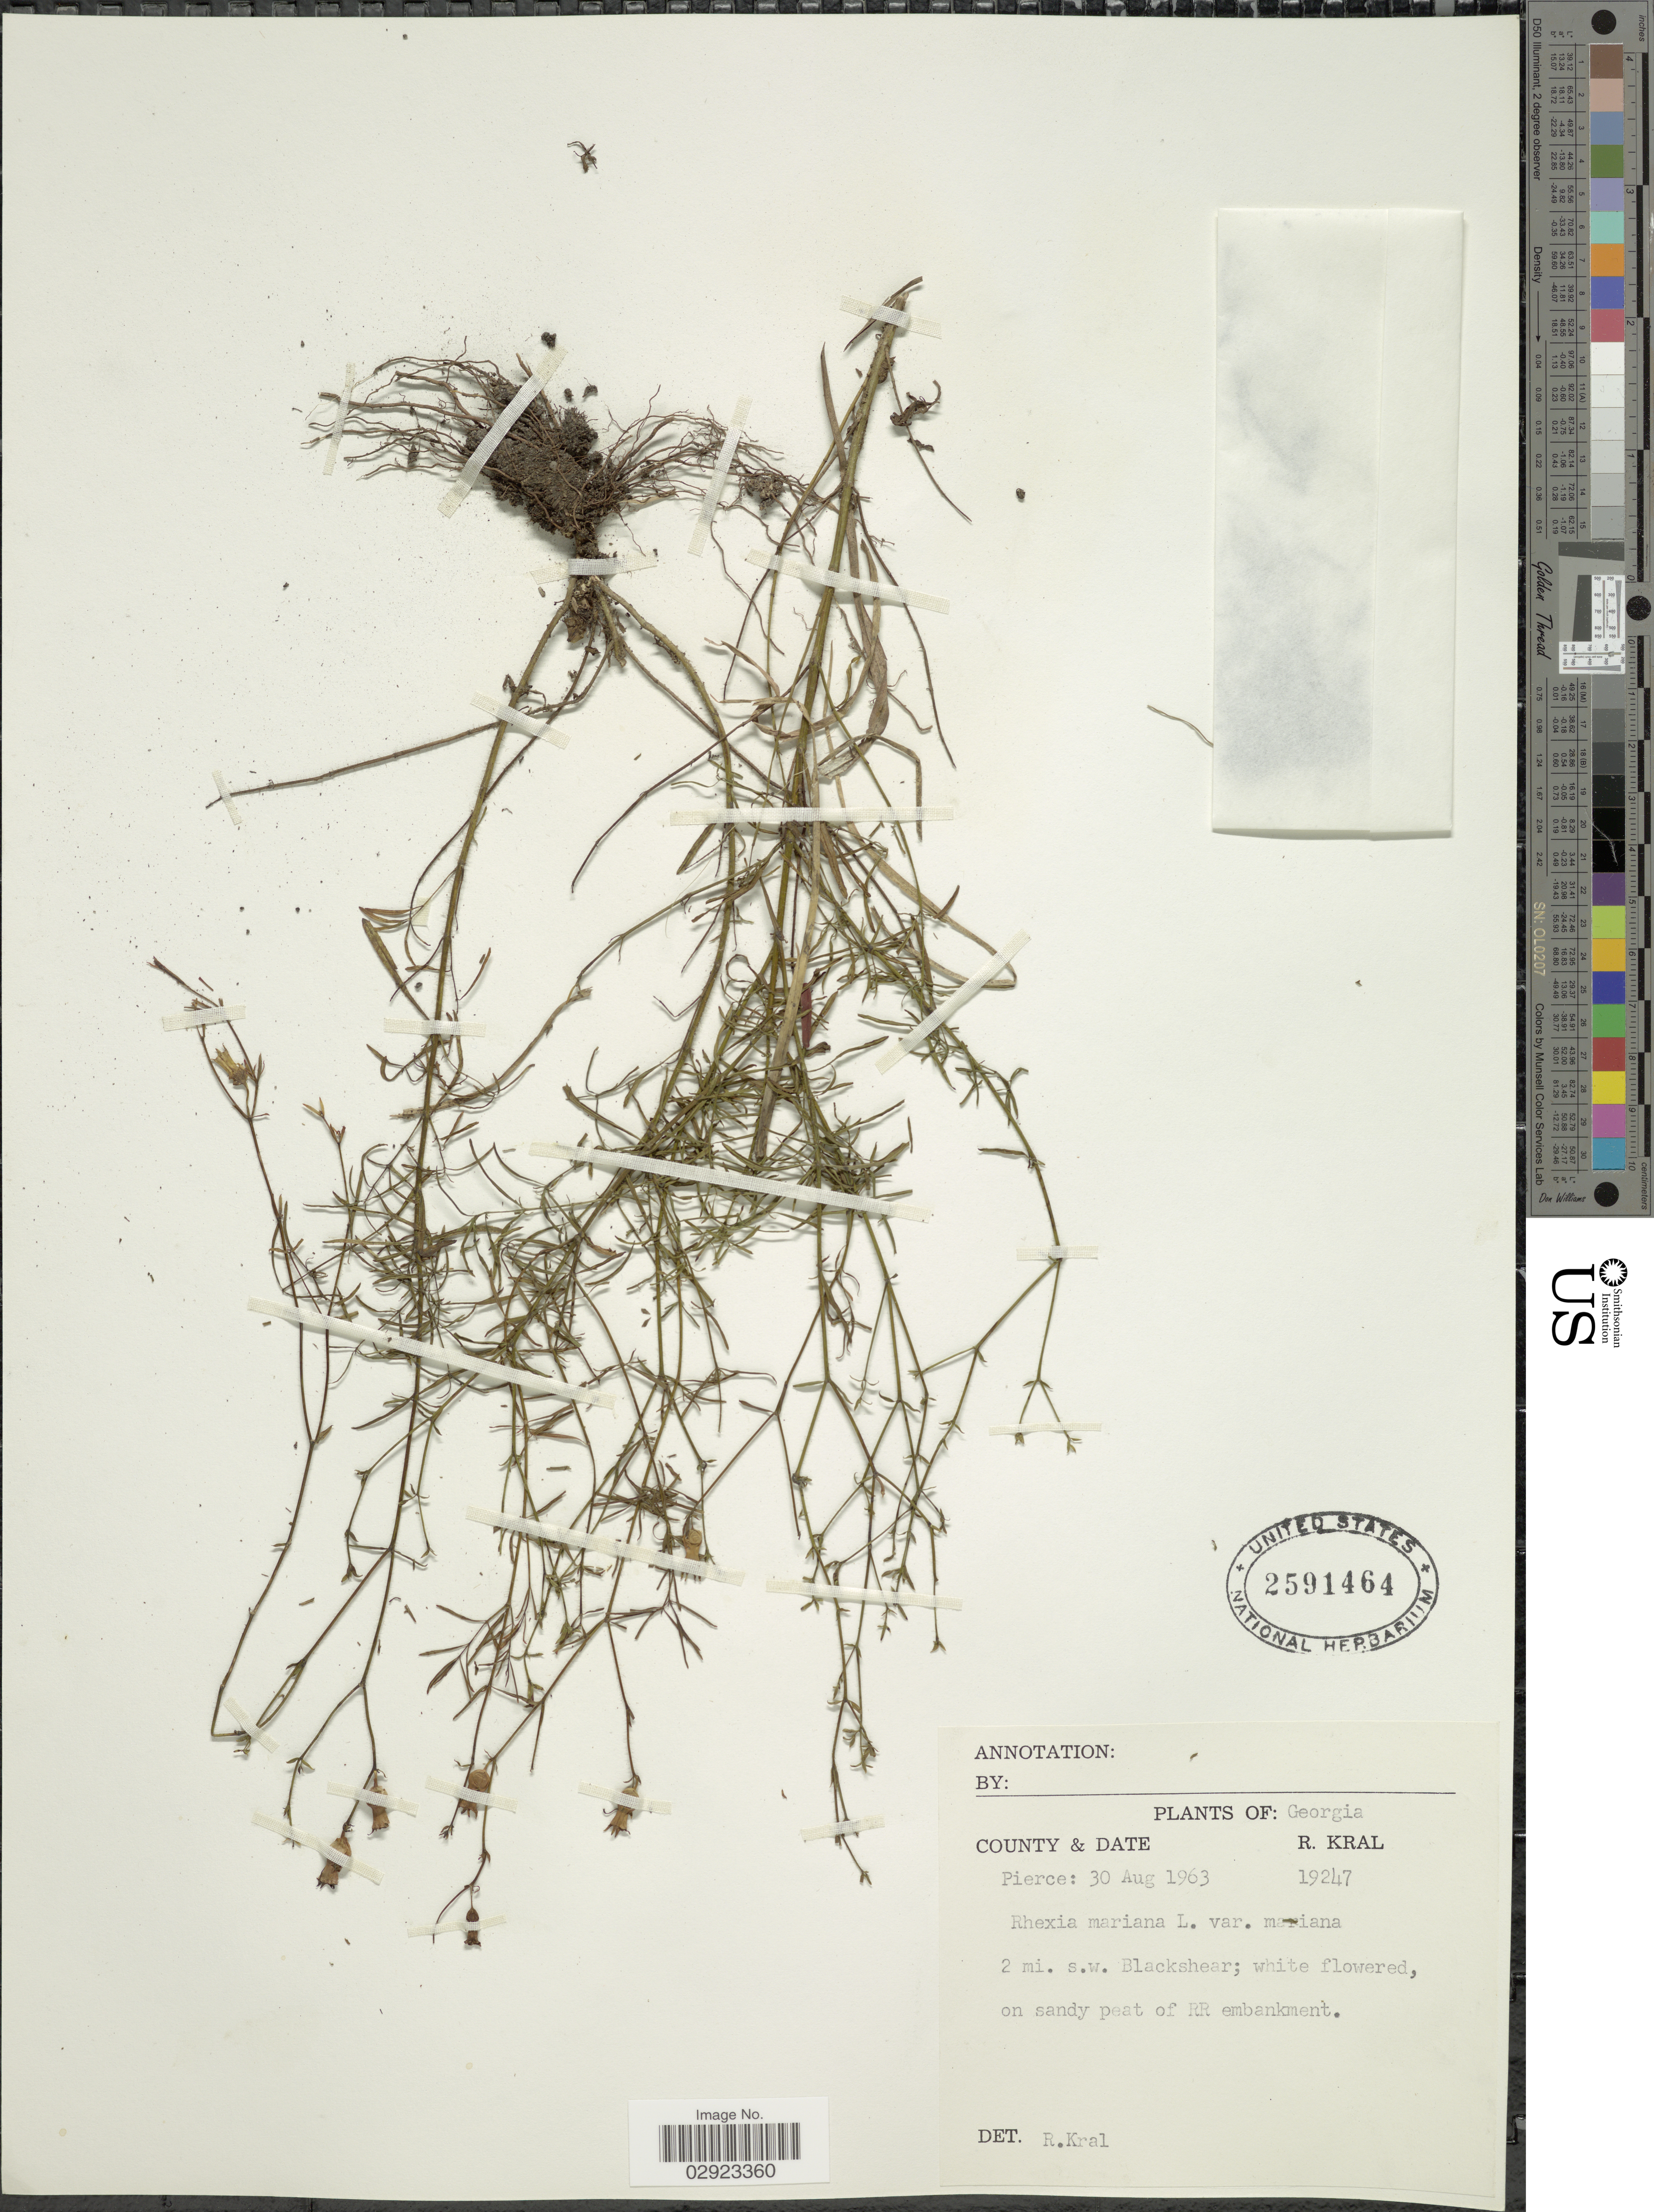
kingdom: Plantae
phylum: Tracheophyta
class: Magnoliopsida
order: Myrtales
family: Melastomataceae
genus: Rhexia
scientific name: Rhexia mariana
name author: L.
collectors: R. Kral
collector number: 19247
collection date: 1963-08-30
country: United States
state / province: Georgia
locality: County Pierce, 2 mi. s.w. Blackshear.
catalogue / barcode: US 2591464